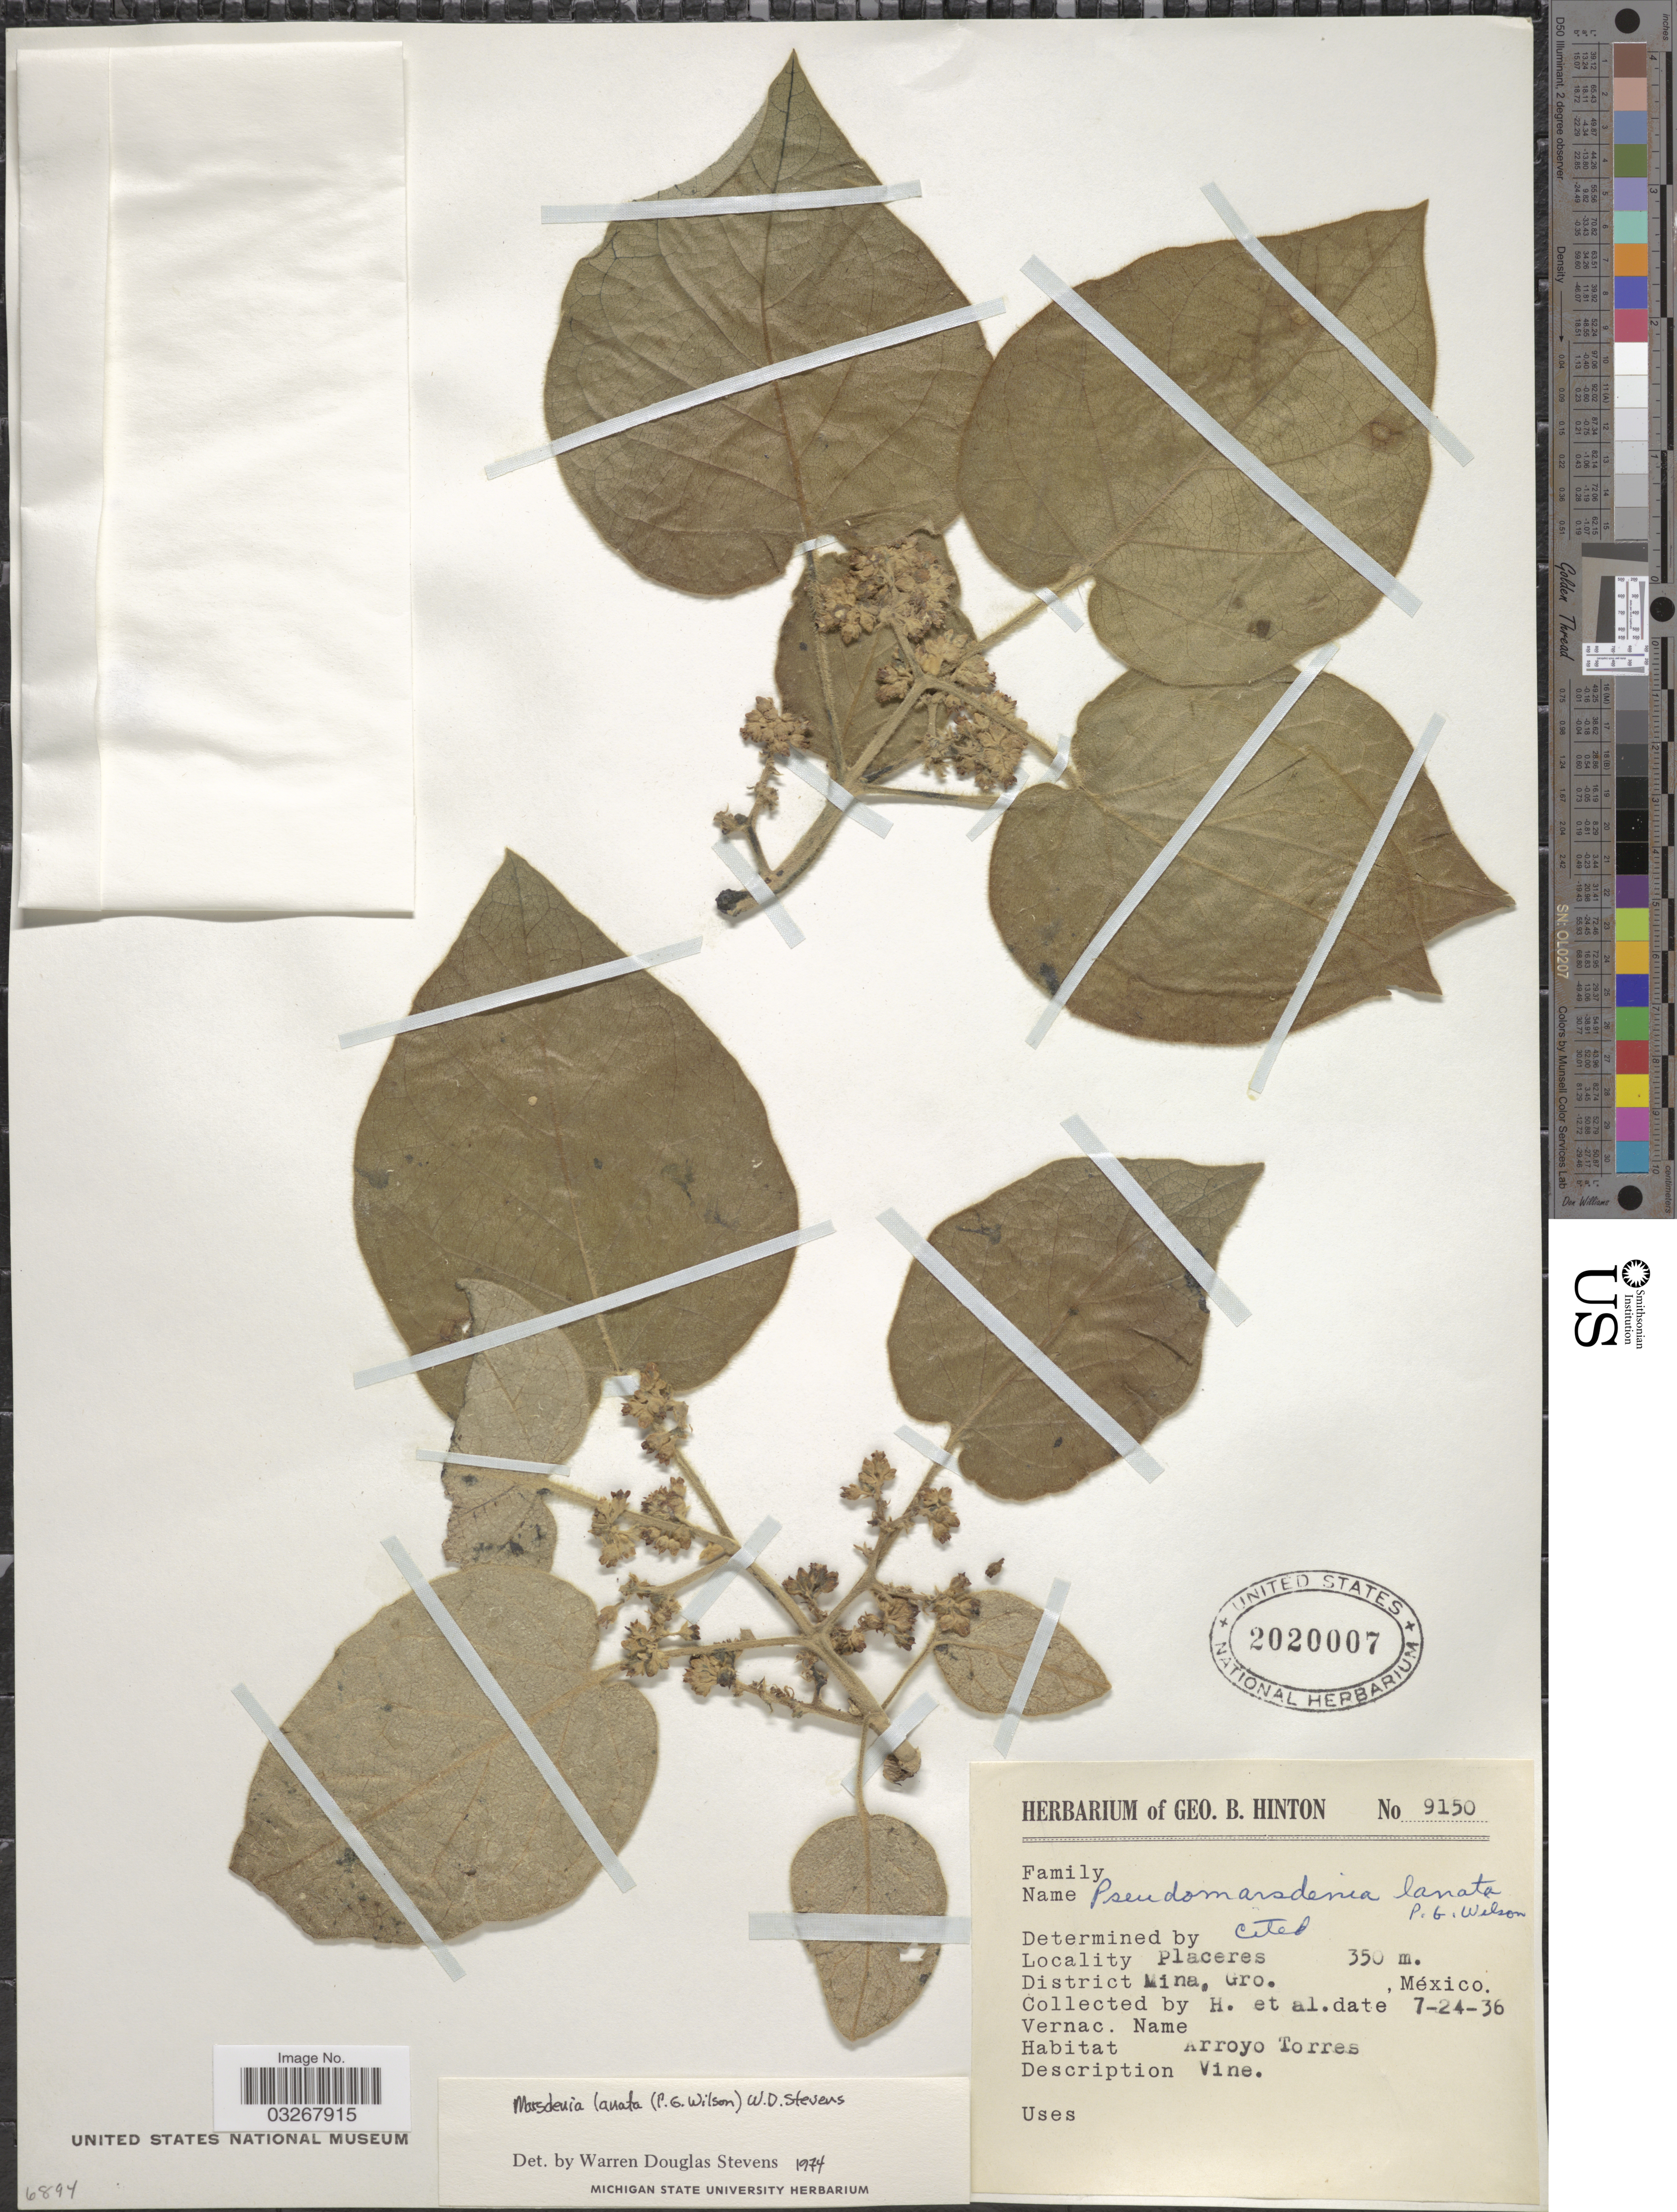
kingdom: Plantae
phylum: Tracheophyta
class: Magnoliopsida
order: Gentianales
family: Apocynaceae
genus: Marsdenia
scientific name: Marsdenia lanata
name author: (Paul G. Wilson) W.D. Stevens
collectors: G. B. Hinton & et al.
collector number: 9150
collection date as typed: Transcribed d/m/y: 24/7/36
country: Mexico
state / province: Guerrero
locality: Placeres, District Mina.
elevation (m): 350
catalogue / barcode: US 2020007